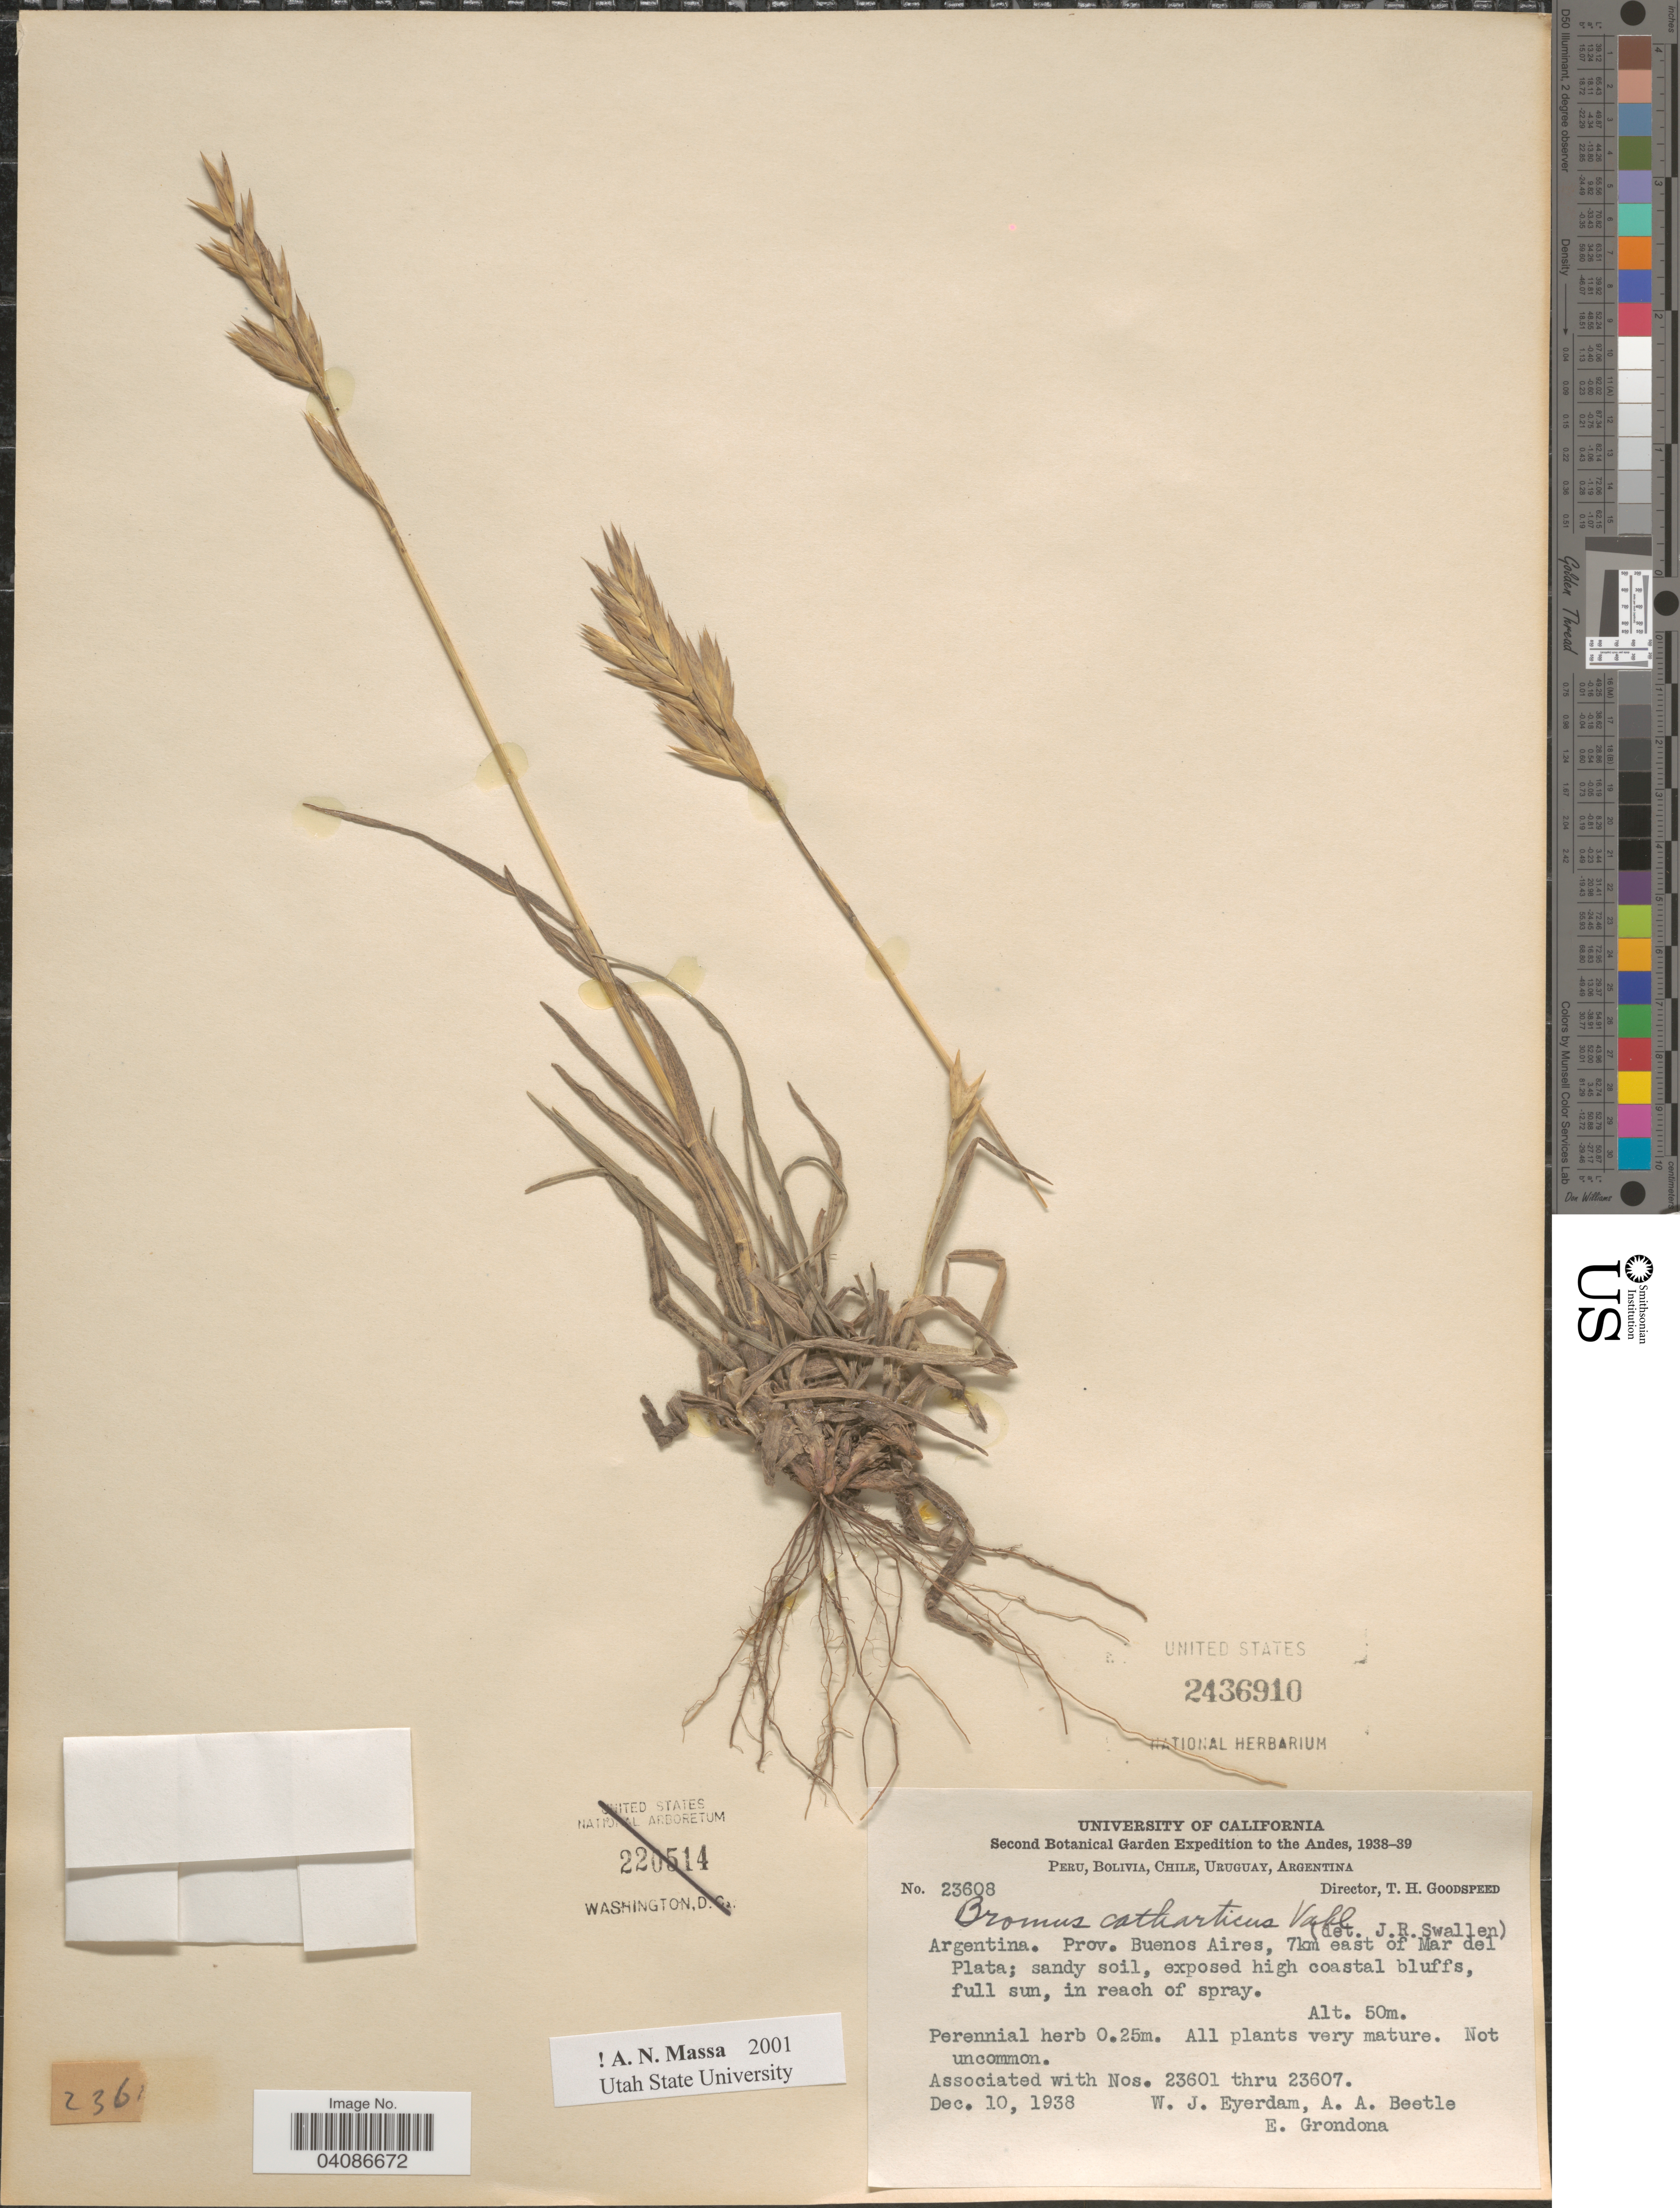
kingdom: Plantae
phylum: Tracheophyta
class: Liliopsida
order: Poales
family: Poaceae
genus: Bromus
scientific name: Bromus catharticus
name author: Vahl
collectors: W. J. Eyerdam, A. A. Beetle & E. Grondona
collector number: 23608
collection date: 1938-12-10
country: Argentina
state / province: Buenos Aires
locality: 7km east of Mar del Plata.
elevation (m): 50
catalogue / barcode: US 2436910